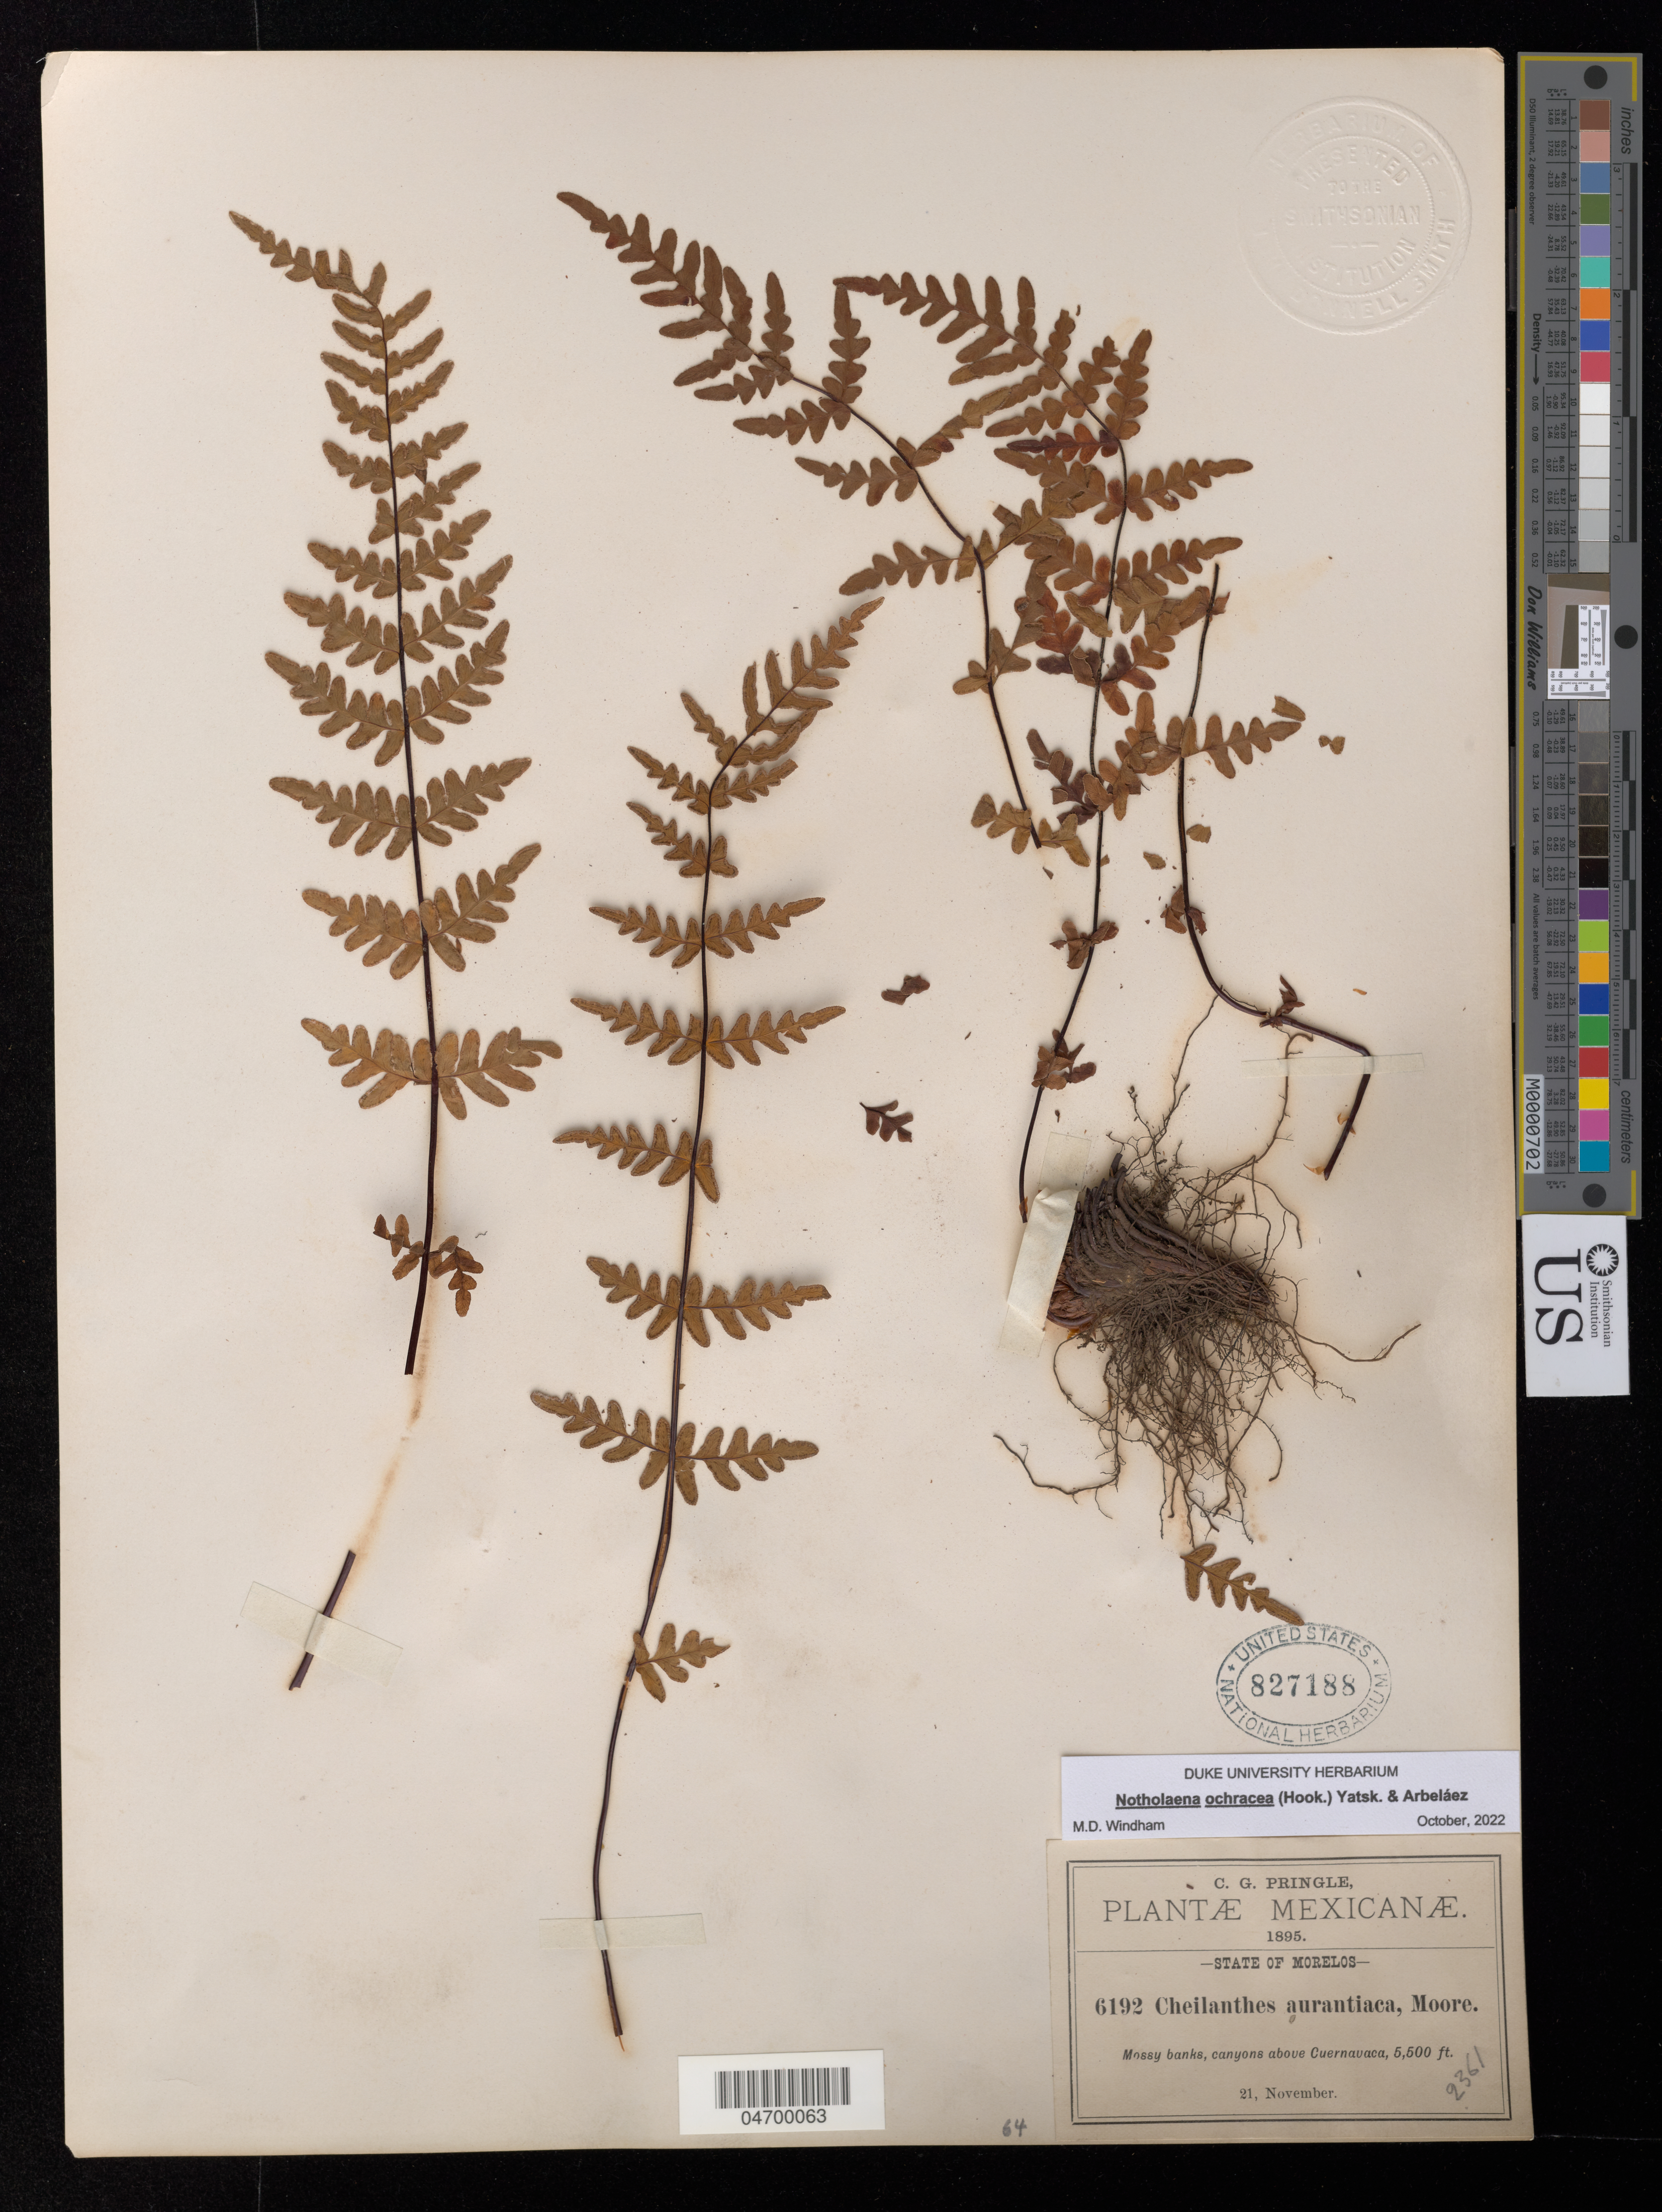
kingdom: Plantae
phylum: Tracheophyta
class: Polypodiopsida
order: Polypodiales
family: Pteridaceae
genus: Notholaena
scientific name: Notholaena ochracea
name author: (Hook.) Yatsk. & Arbaláez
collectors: C. G. Pringle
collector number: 6192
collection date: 1895-11-21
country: Mexico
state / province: Morelos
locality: Mossy banks, canyon above Cuernavaca.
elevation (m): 1676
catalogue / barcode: US 827188